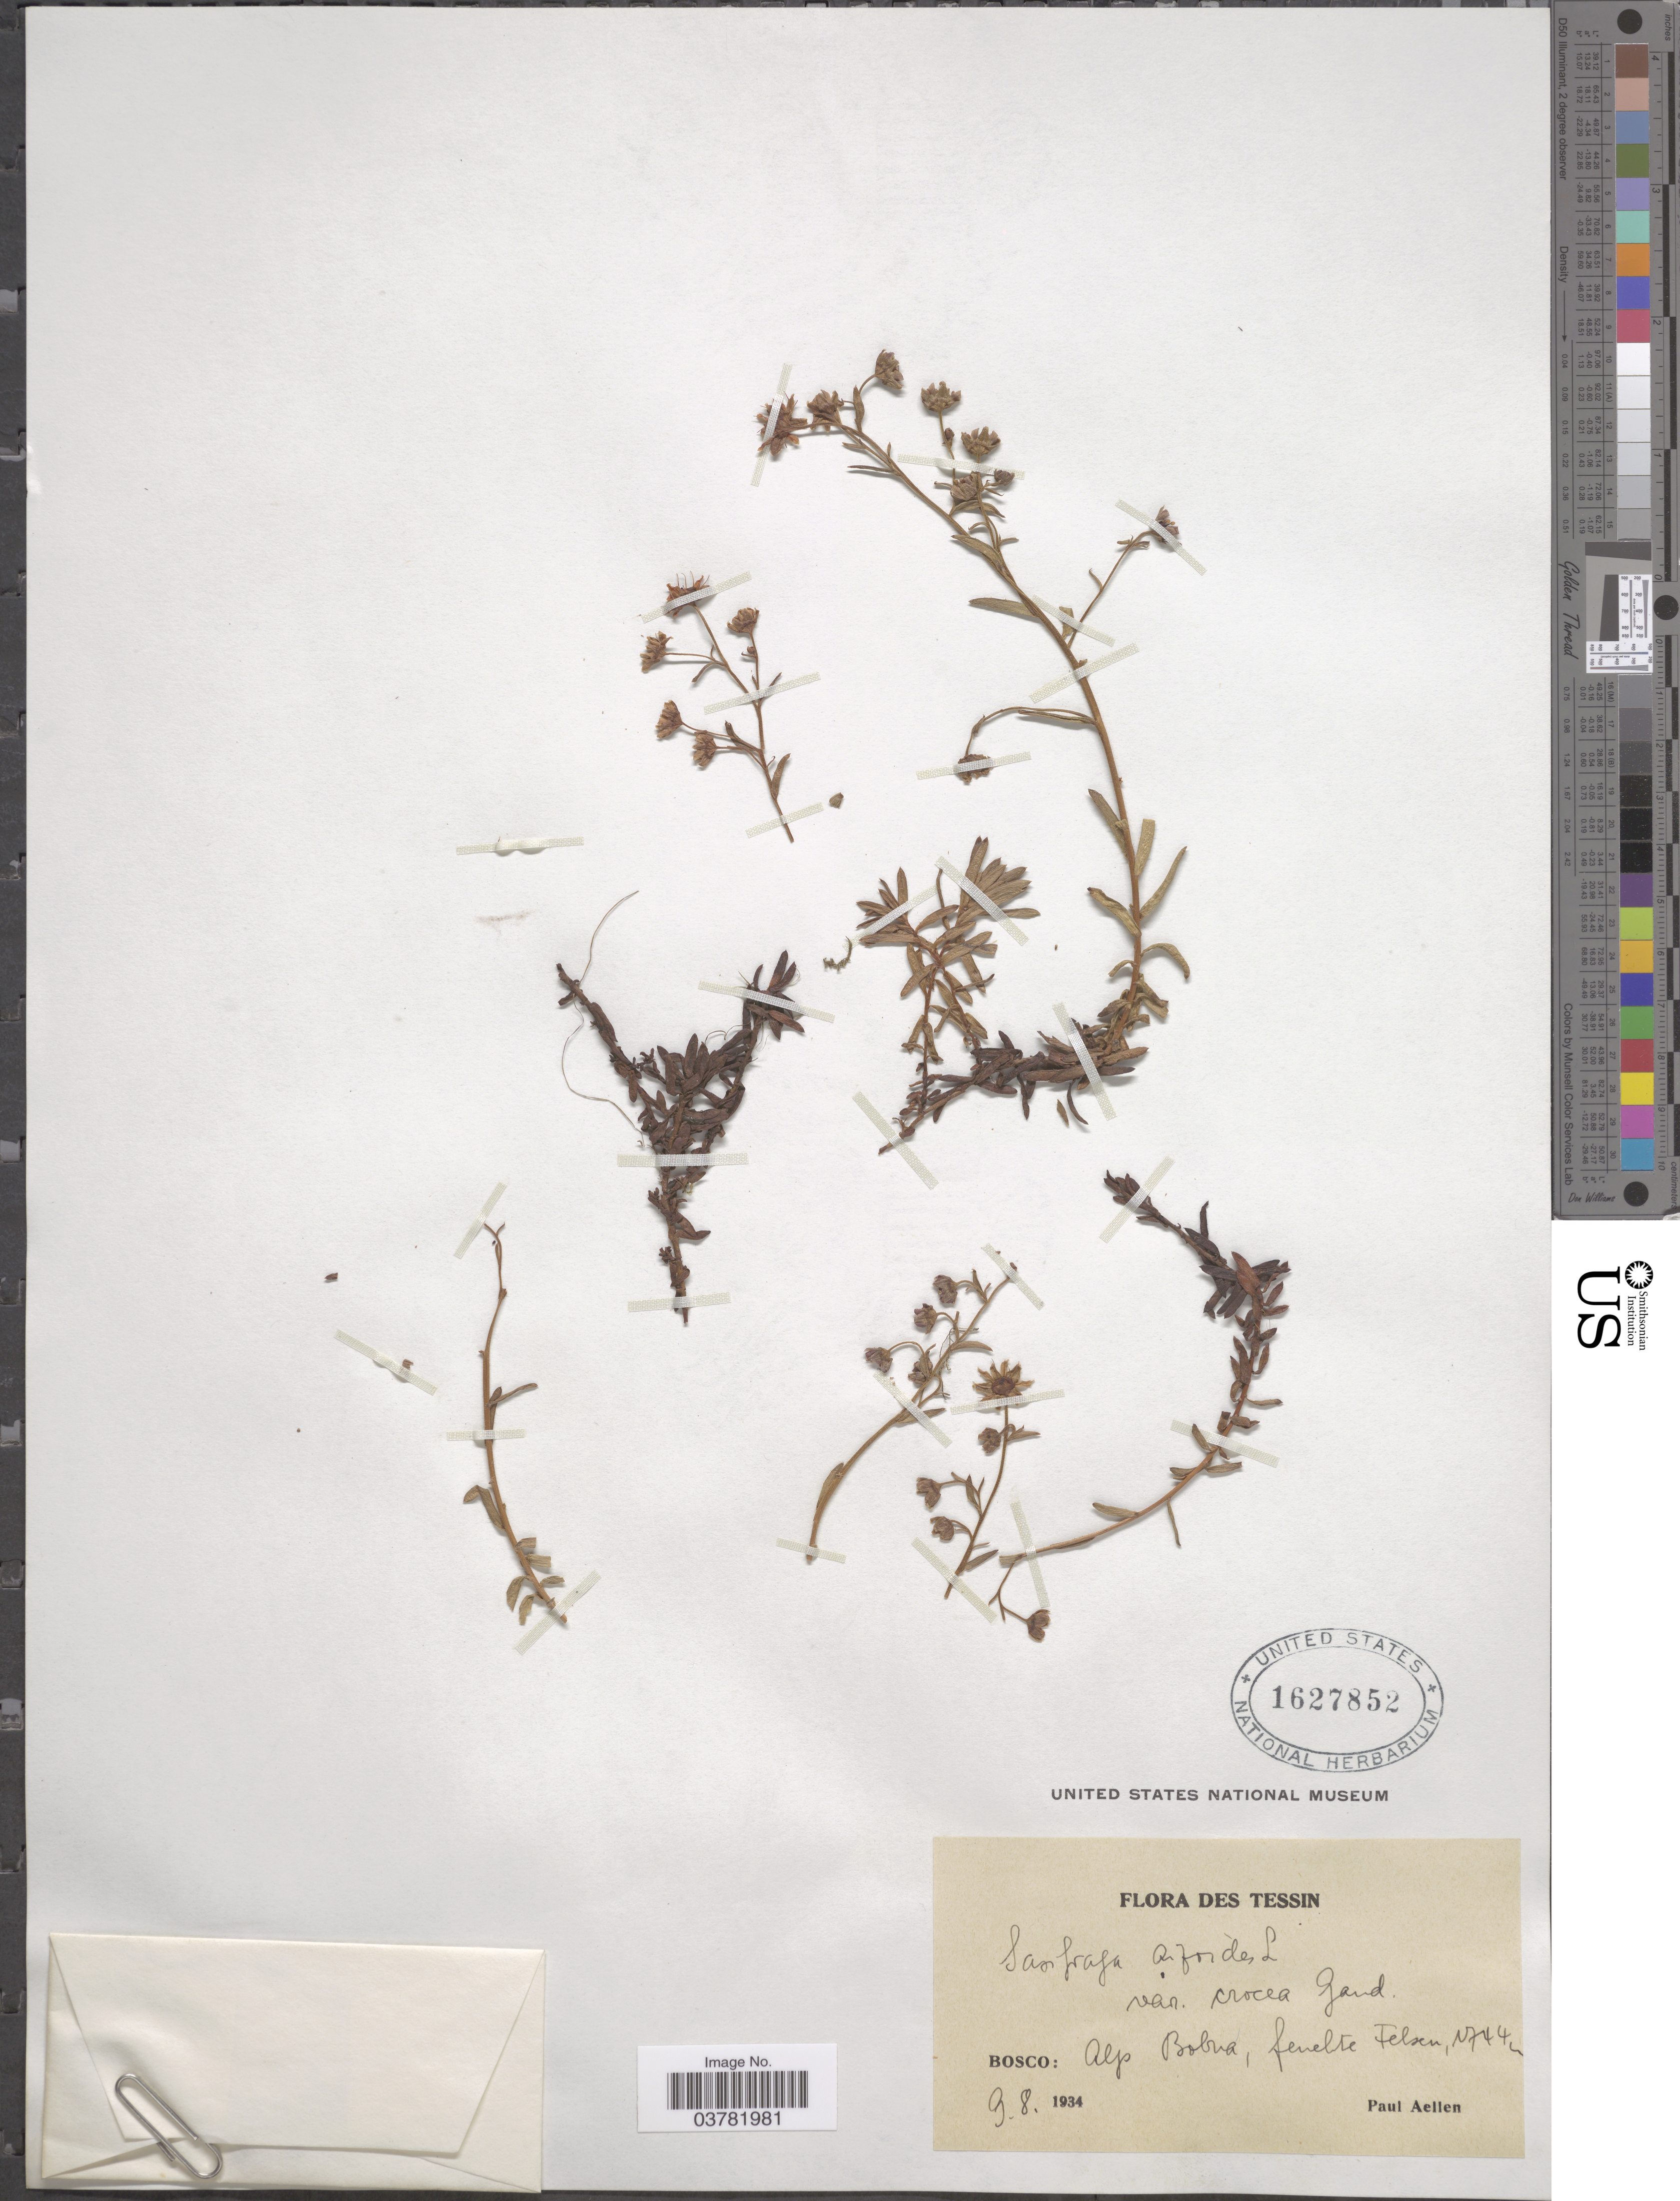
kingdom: Plantae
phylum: Tracheophyta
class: Magnoliopsida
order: Saxifragales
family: Saxifragaceae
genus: Saxifraga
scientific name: Saxifraga aizoides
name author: L.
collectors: P. Aellen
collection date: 1934-08-03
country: Switzerland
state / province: Ticino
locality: Tessin. Bosco: Alp Bobna, fenelte Felsen.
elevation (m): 1744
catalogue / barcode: US 1627852